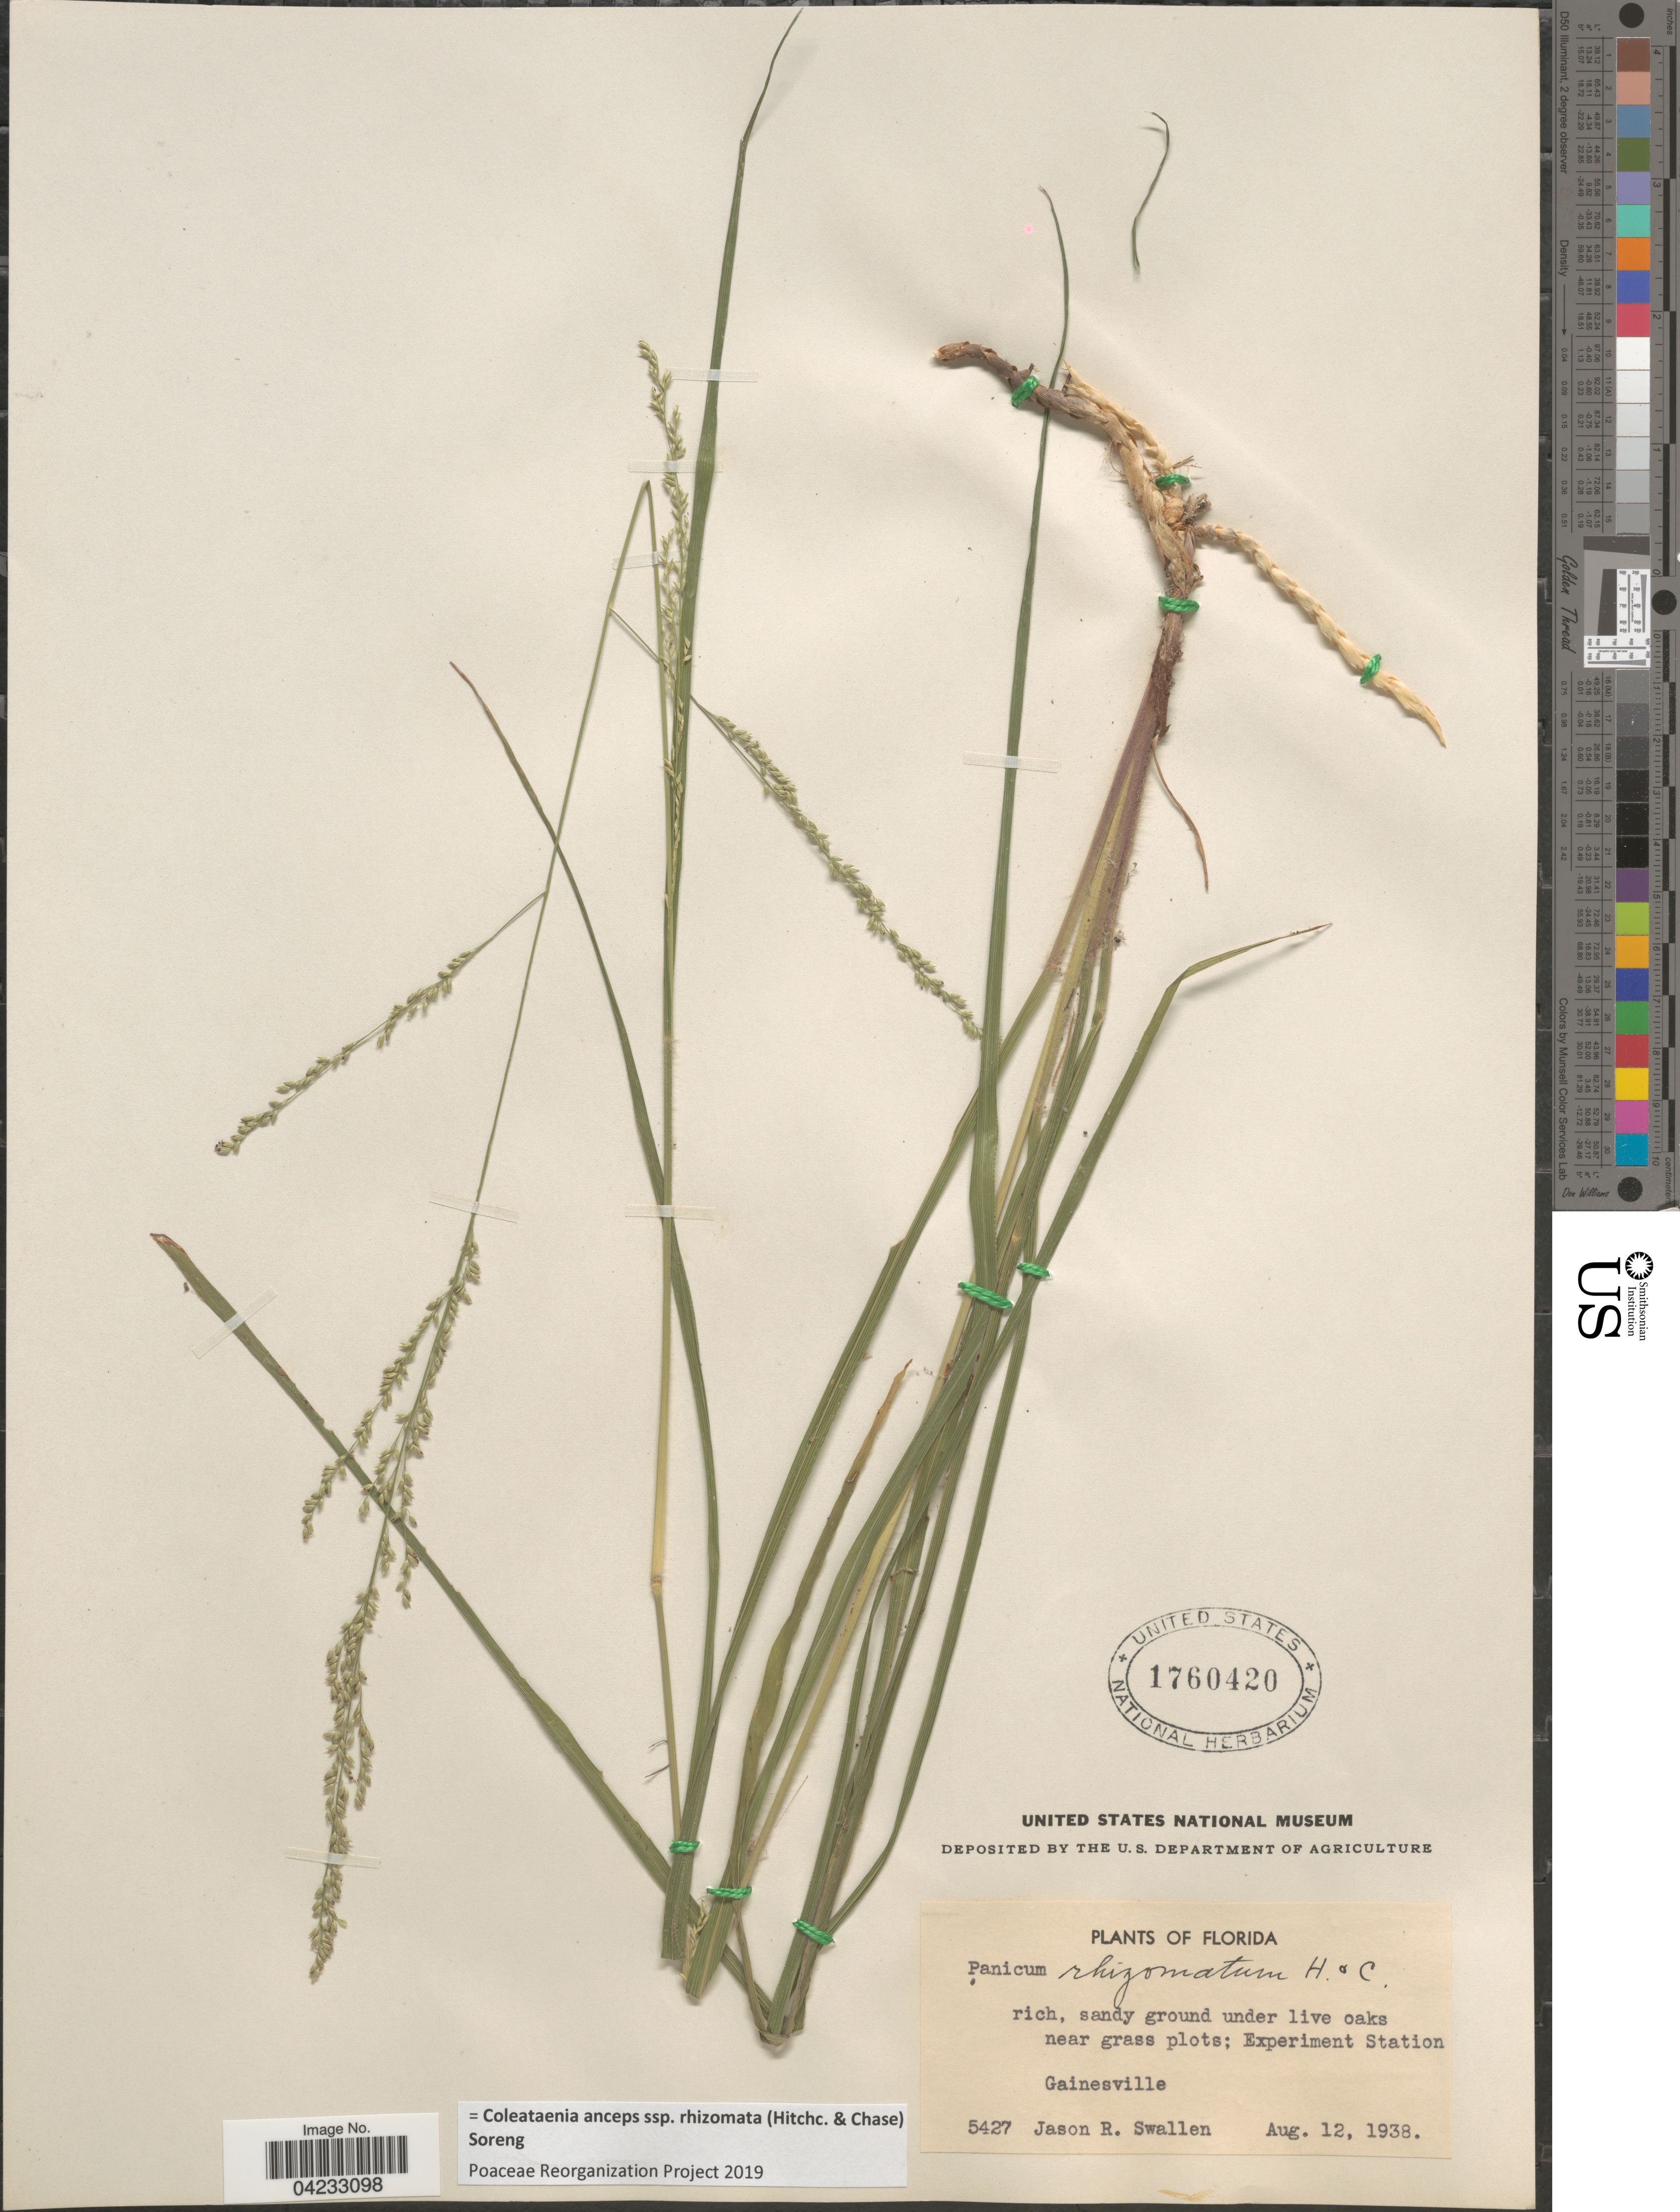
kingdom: Plantae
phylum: Tracheophyta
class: Liliopsida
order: Poales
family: Poaceae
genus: Coleataenia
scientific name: Coleataenia anceps subsp. rhizomata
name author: (Hitchc. & Chase) Soreng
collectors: J. R. Swallen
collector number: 5427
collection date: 1938-08-12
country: United States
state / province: Florida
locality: Near grass plots; Experiment Station. Gainesville.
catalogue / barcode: US 1760420